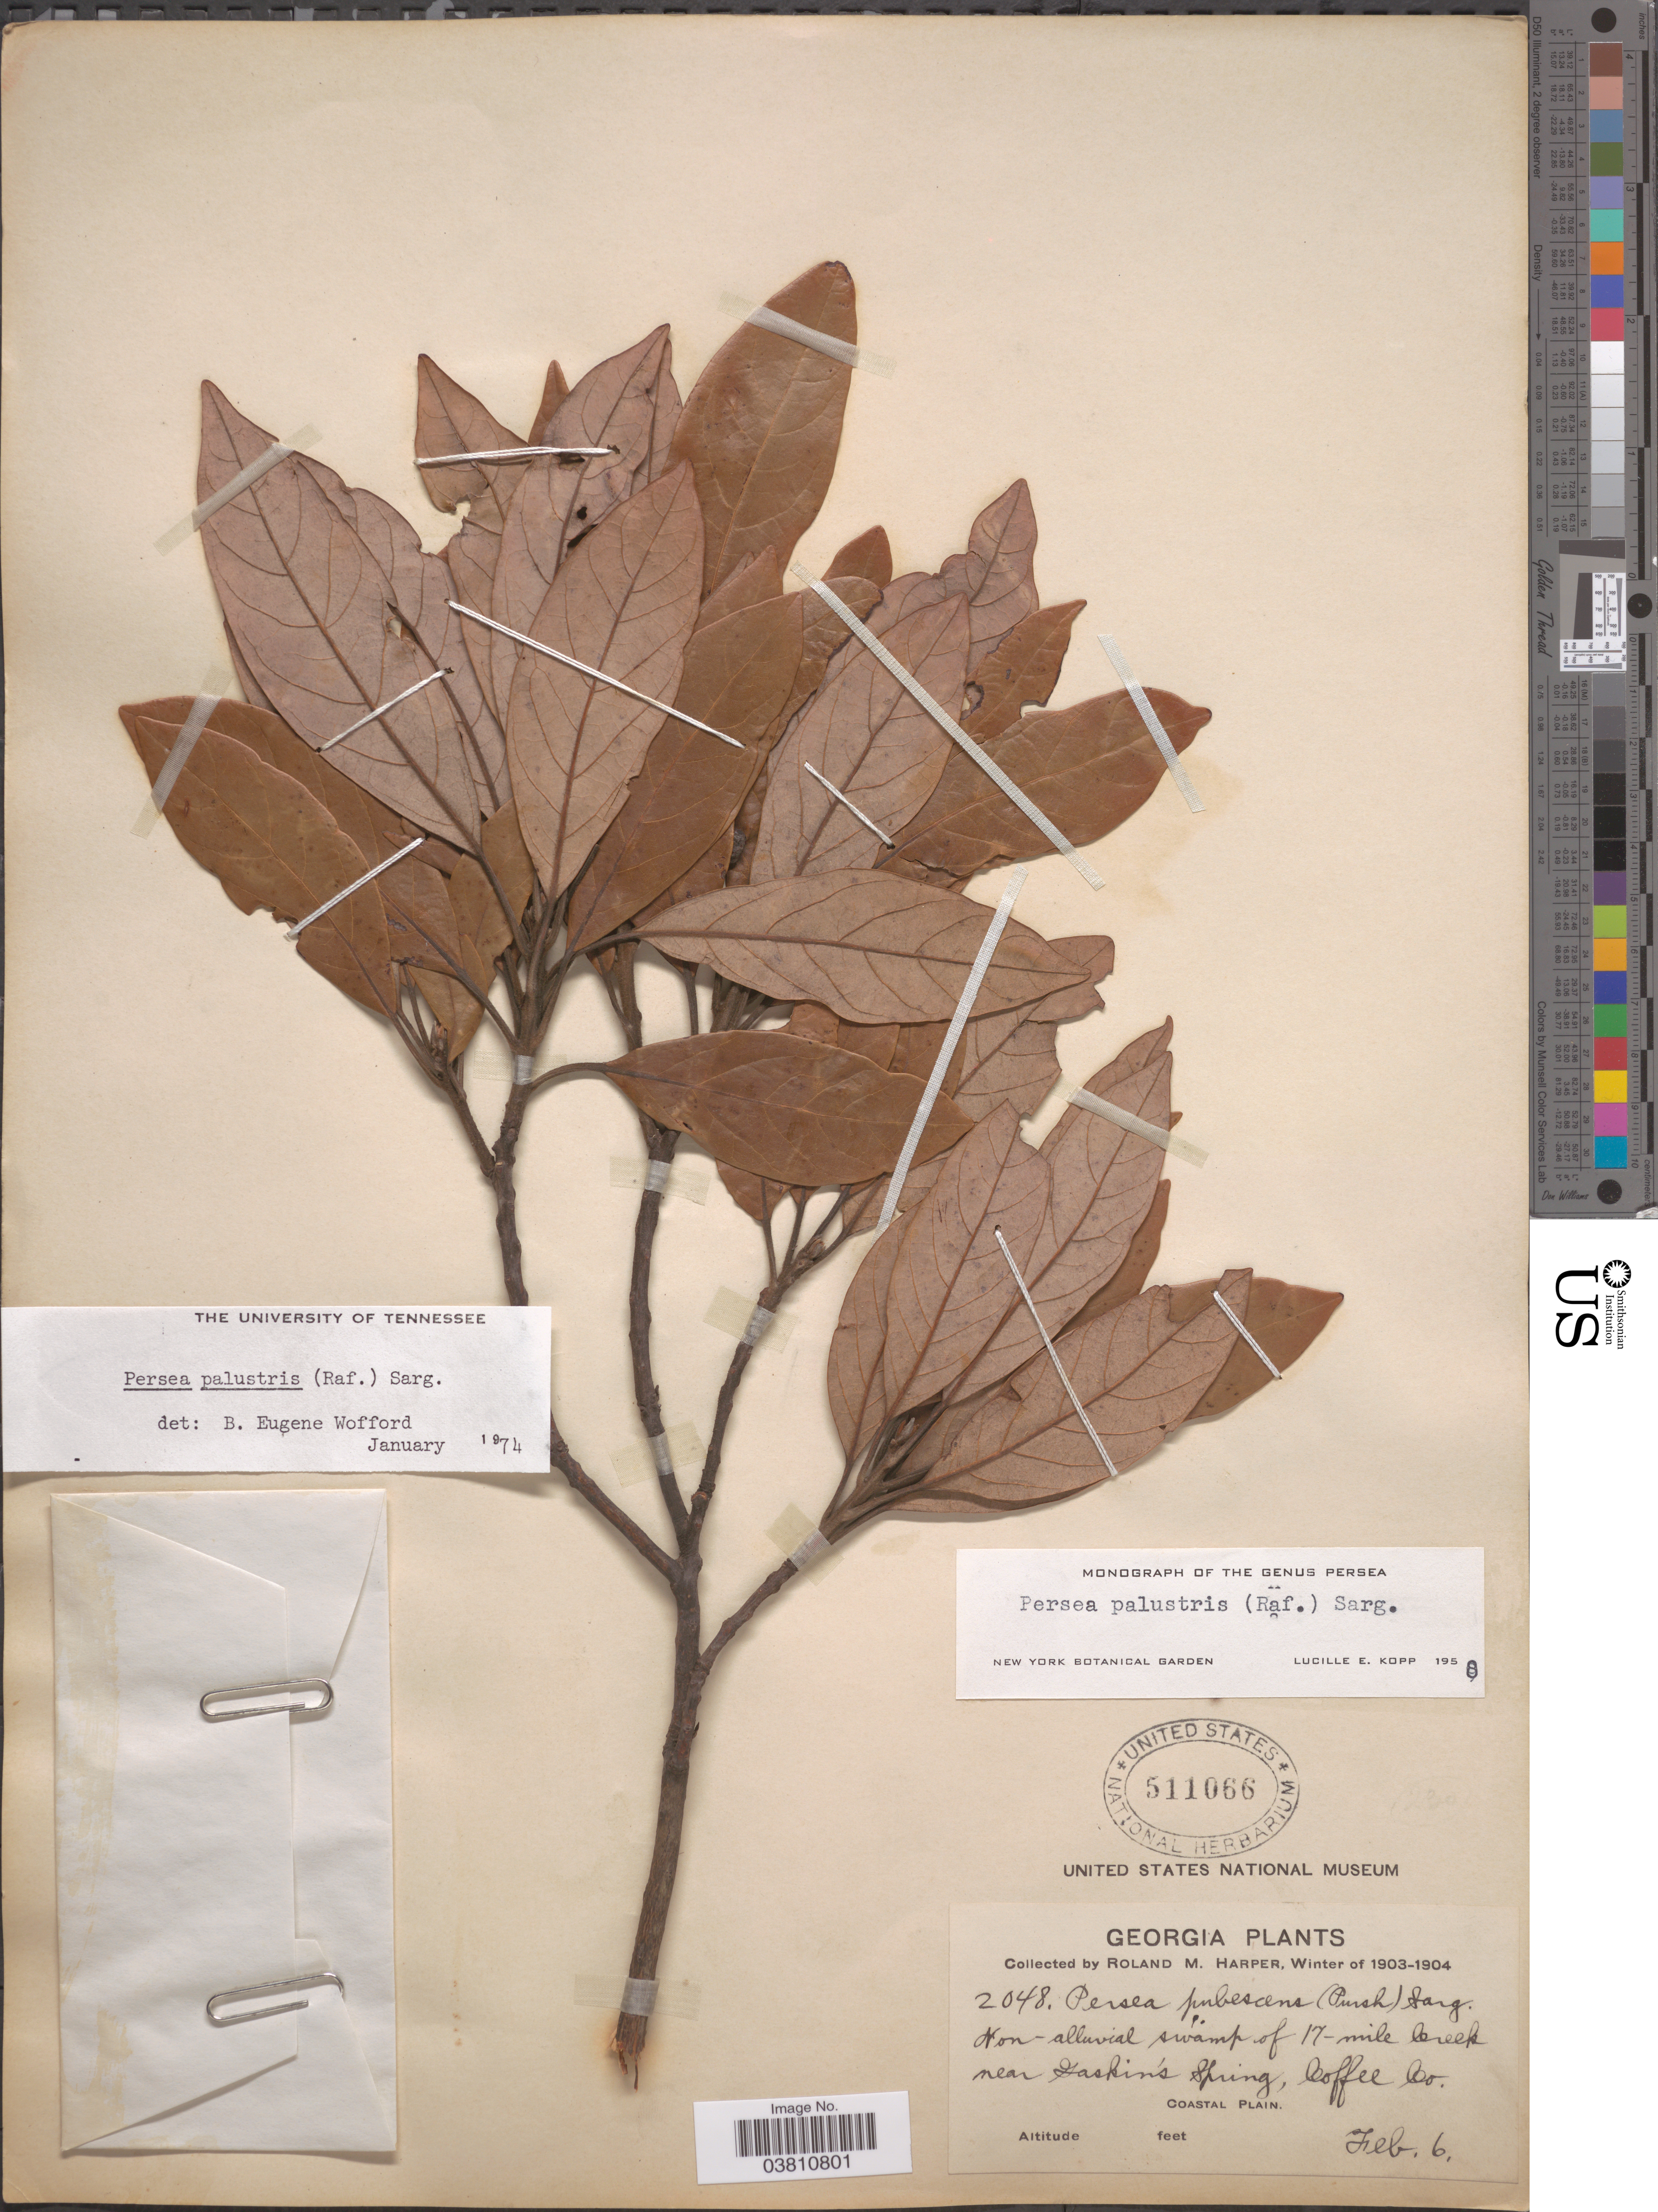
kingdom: Plantae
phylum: Tracheophyta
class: Magnoliopsida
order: Laurales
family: Lauraceae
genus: Persea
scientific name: Persea palustris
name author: (Raf.) Sarg.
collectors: R. M. Harper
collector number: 2048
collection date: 1903-02-06/1904-02-06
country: United States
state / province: Georgia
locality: Non-alluvial swamp of 17-mile Creek near Gaskin's Spring, Coffee Co. Coastal Plain.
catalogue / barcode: US 511066